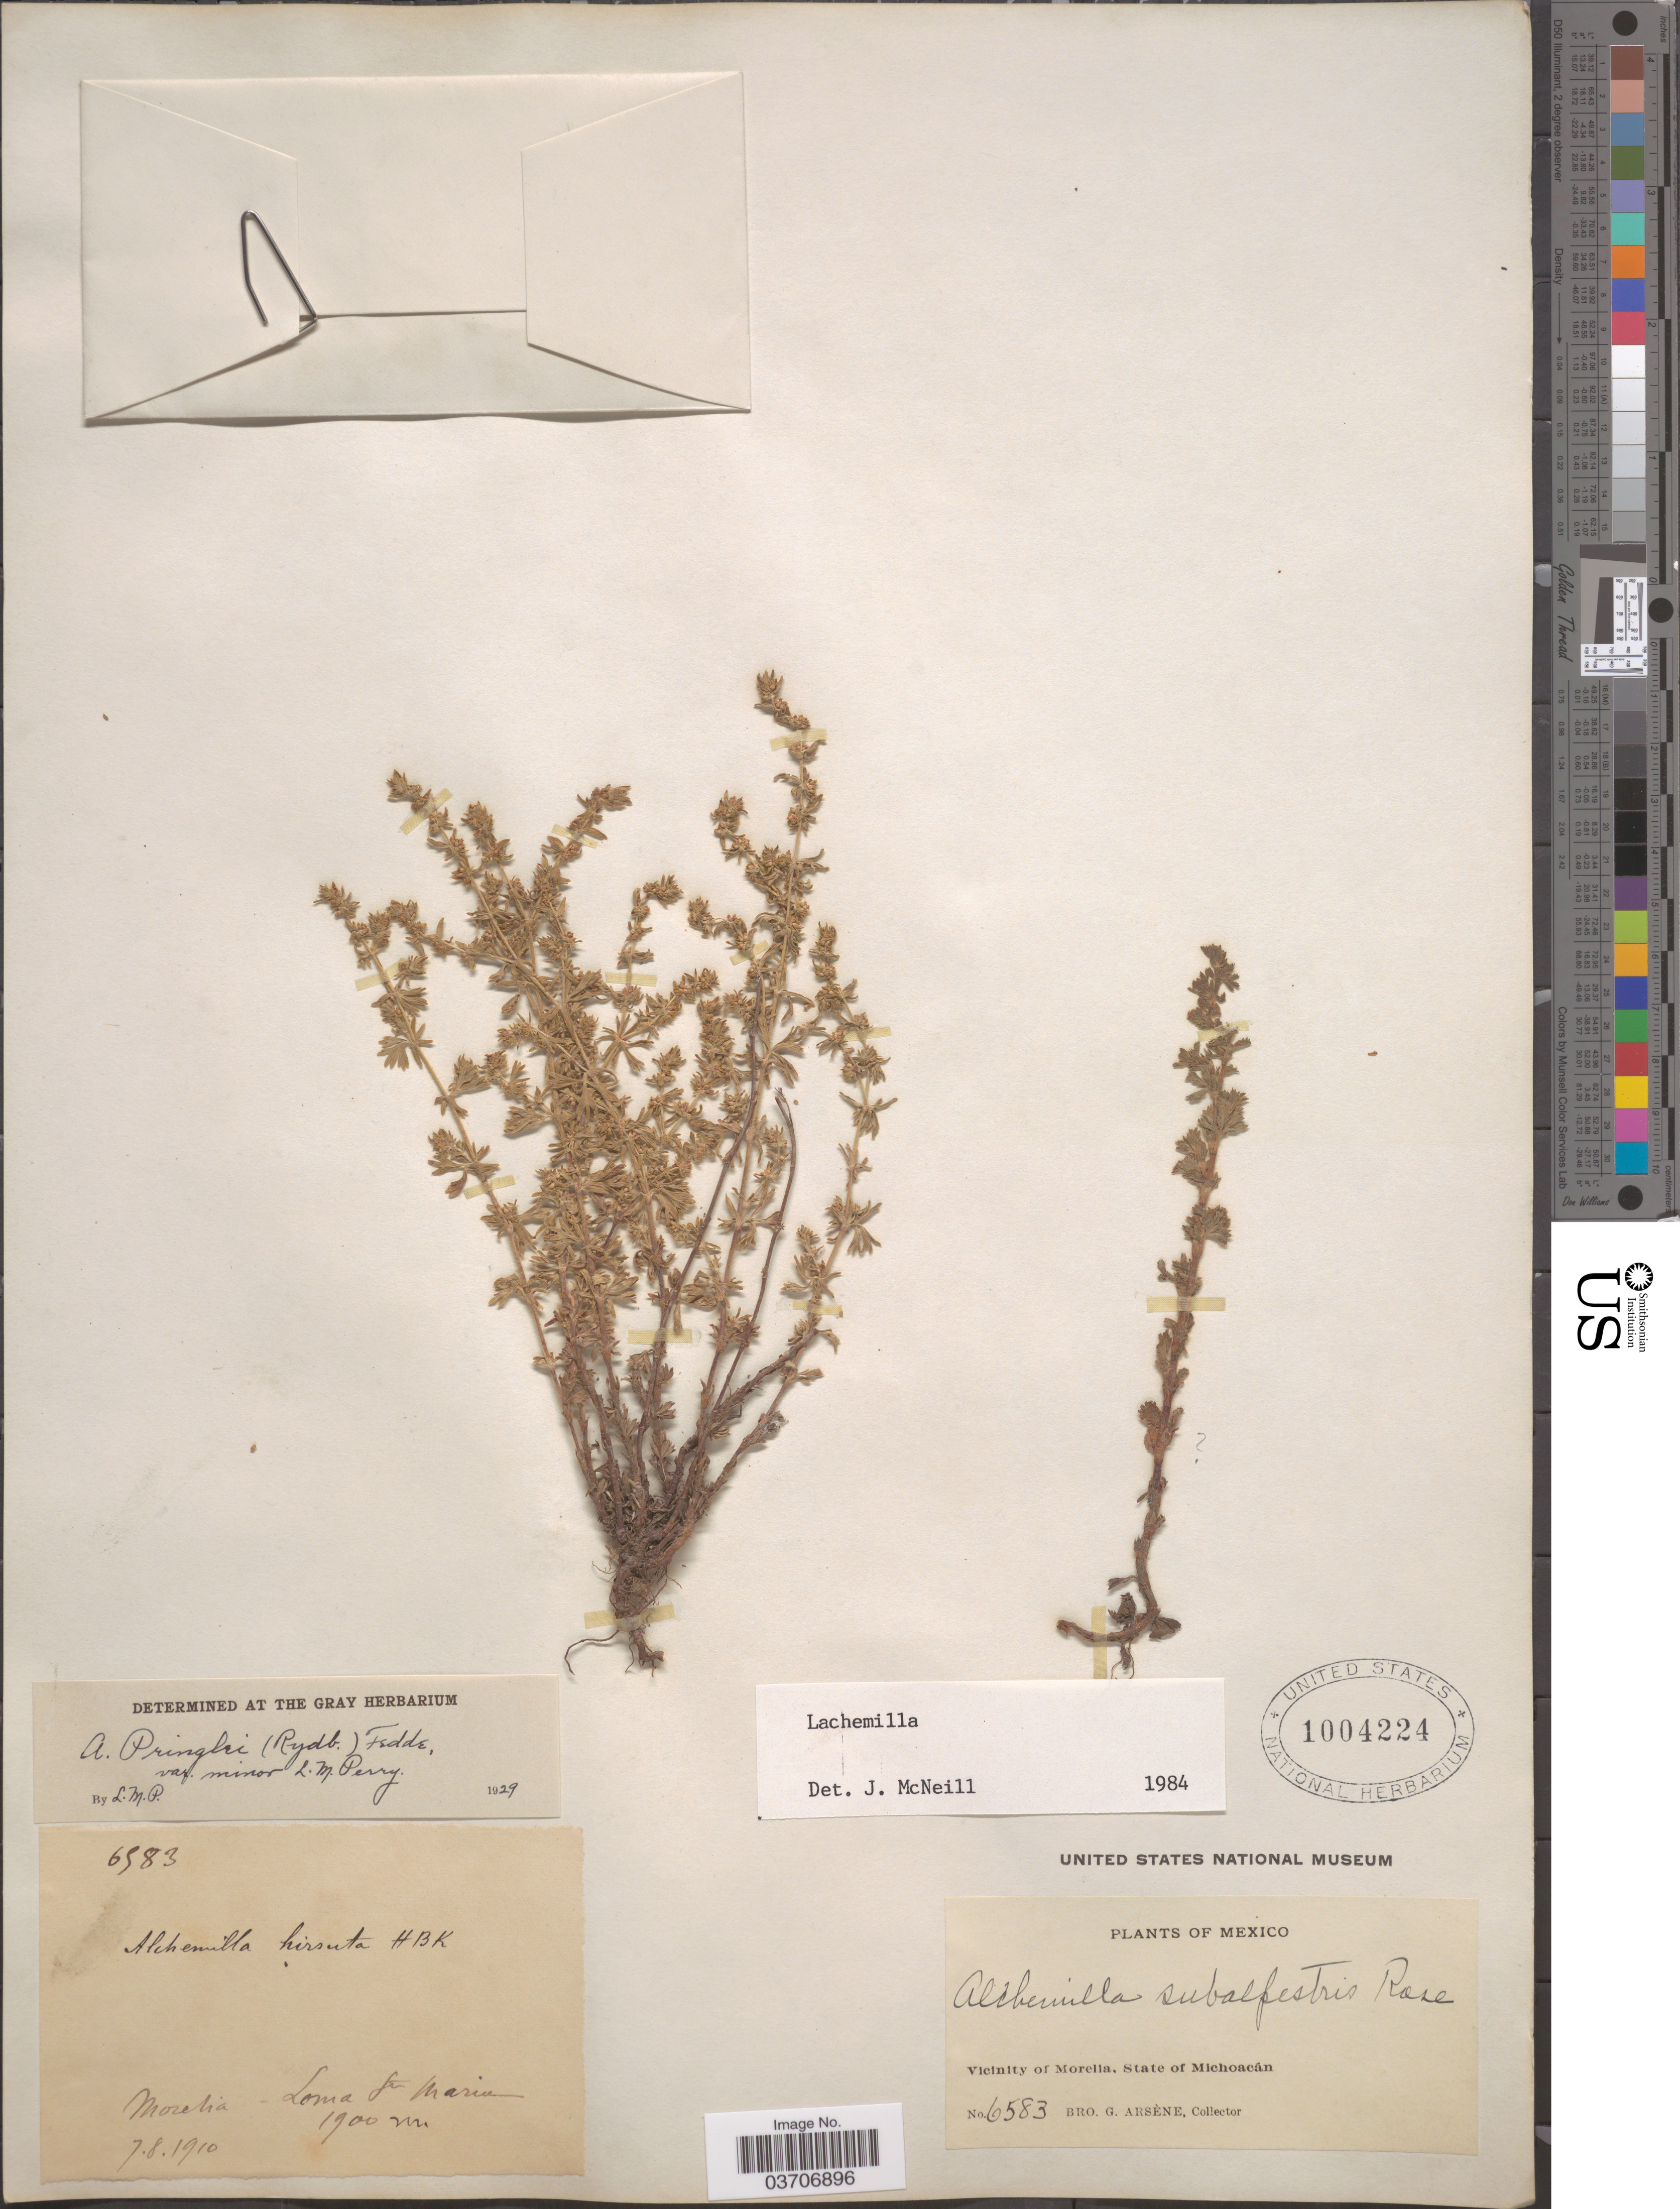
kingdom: Plantae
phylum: Tracheophyta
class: Magnoliopsida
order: Rosales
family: Rosaceae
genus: Lachemilla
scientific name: Lachemilla sp.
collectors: Bro. G. Arsène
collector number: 6583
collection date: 1910-08-07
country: Mexico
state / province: Michoacán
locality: Morelia. Vicinity of Morelia. Loma Sta Maria.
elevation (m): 1900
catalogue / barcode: US 1004224